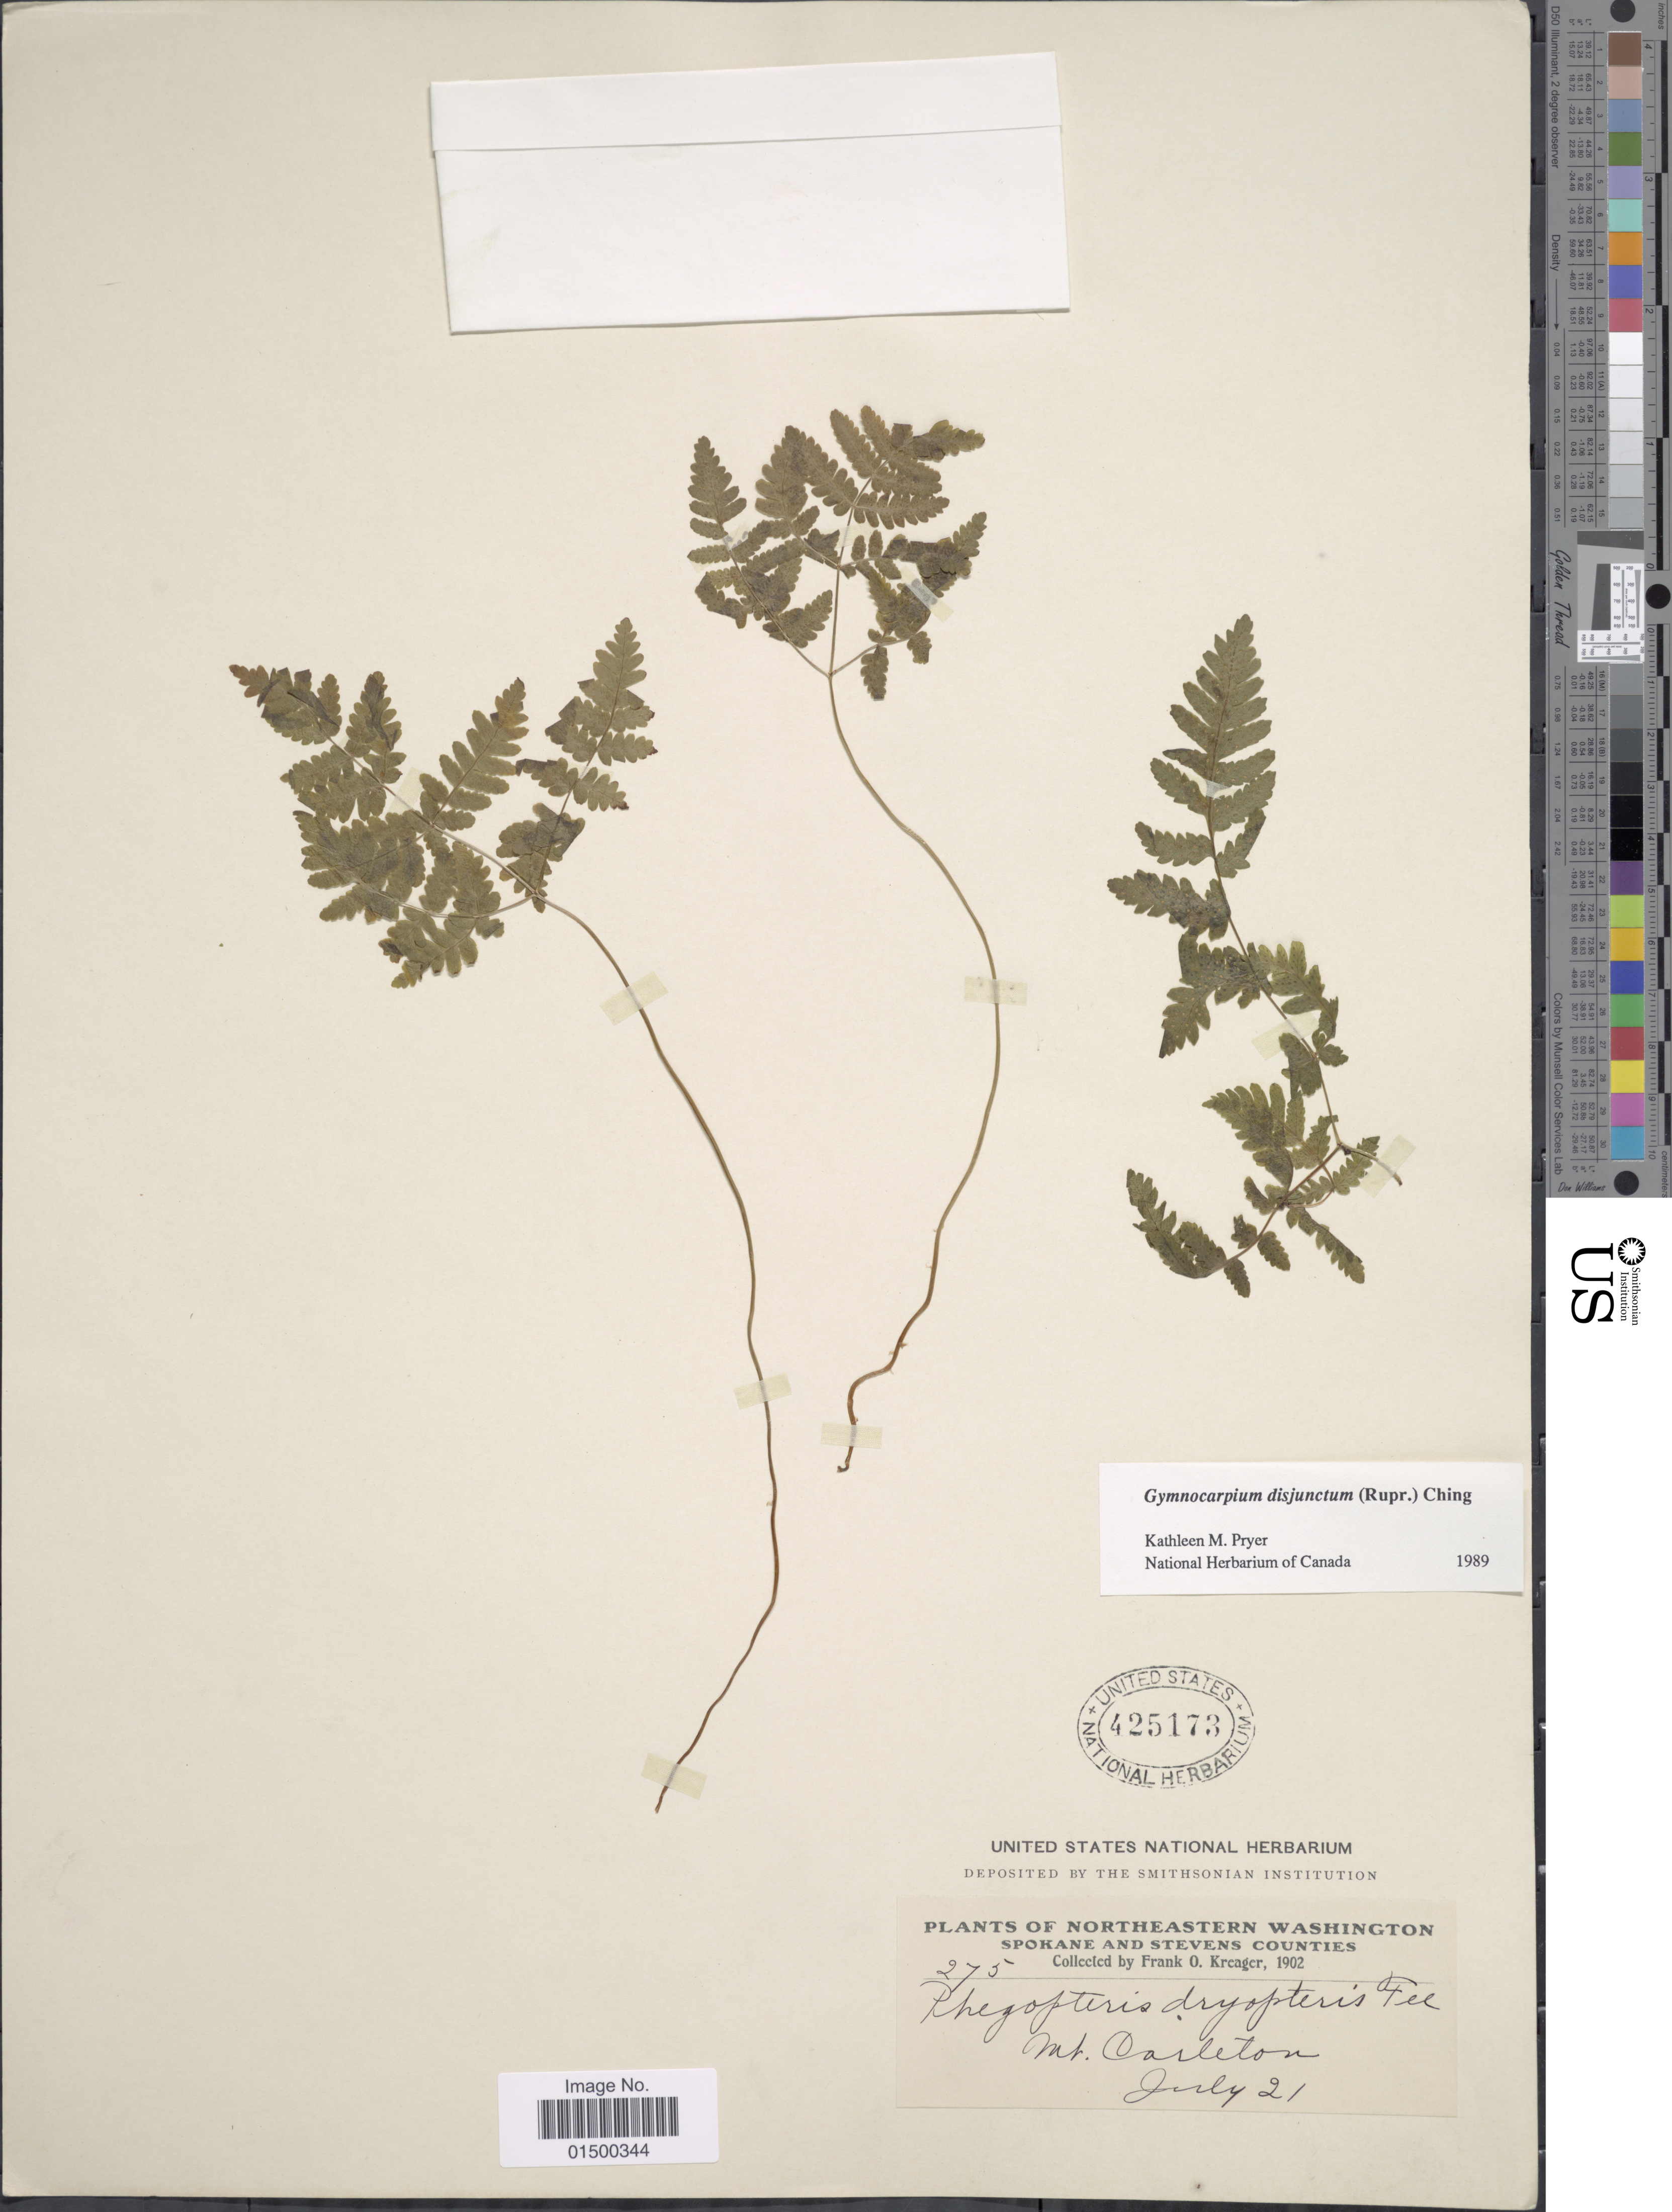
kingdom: Plantae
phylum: Tracheophyta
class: Polypodiopsida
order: Polypodiales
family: Cystopteridaceae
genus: Gymnocarpium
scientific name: Gymnocarpium disjunctum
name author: (Rupr.) Ching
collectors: F. Kreager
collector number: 275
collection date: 1902-07-21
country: United States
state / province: Washington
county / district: Spokane / Stevens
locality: Spokane and Stevens counties. Mt. Carleton.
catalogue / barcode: US 425173